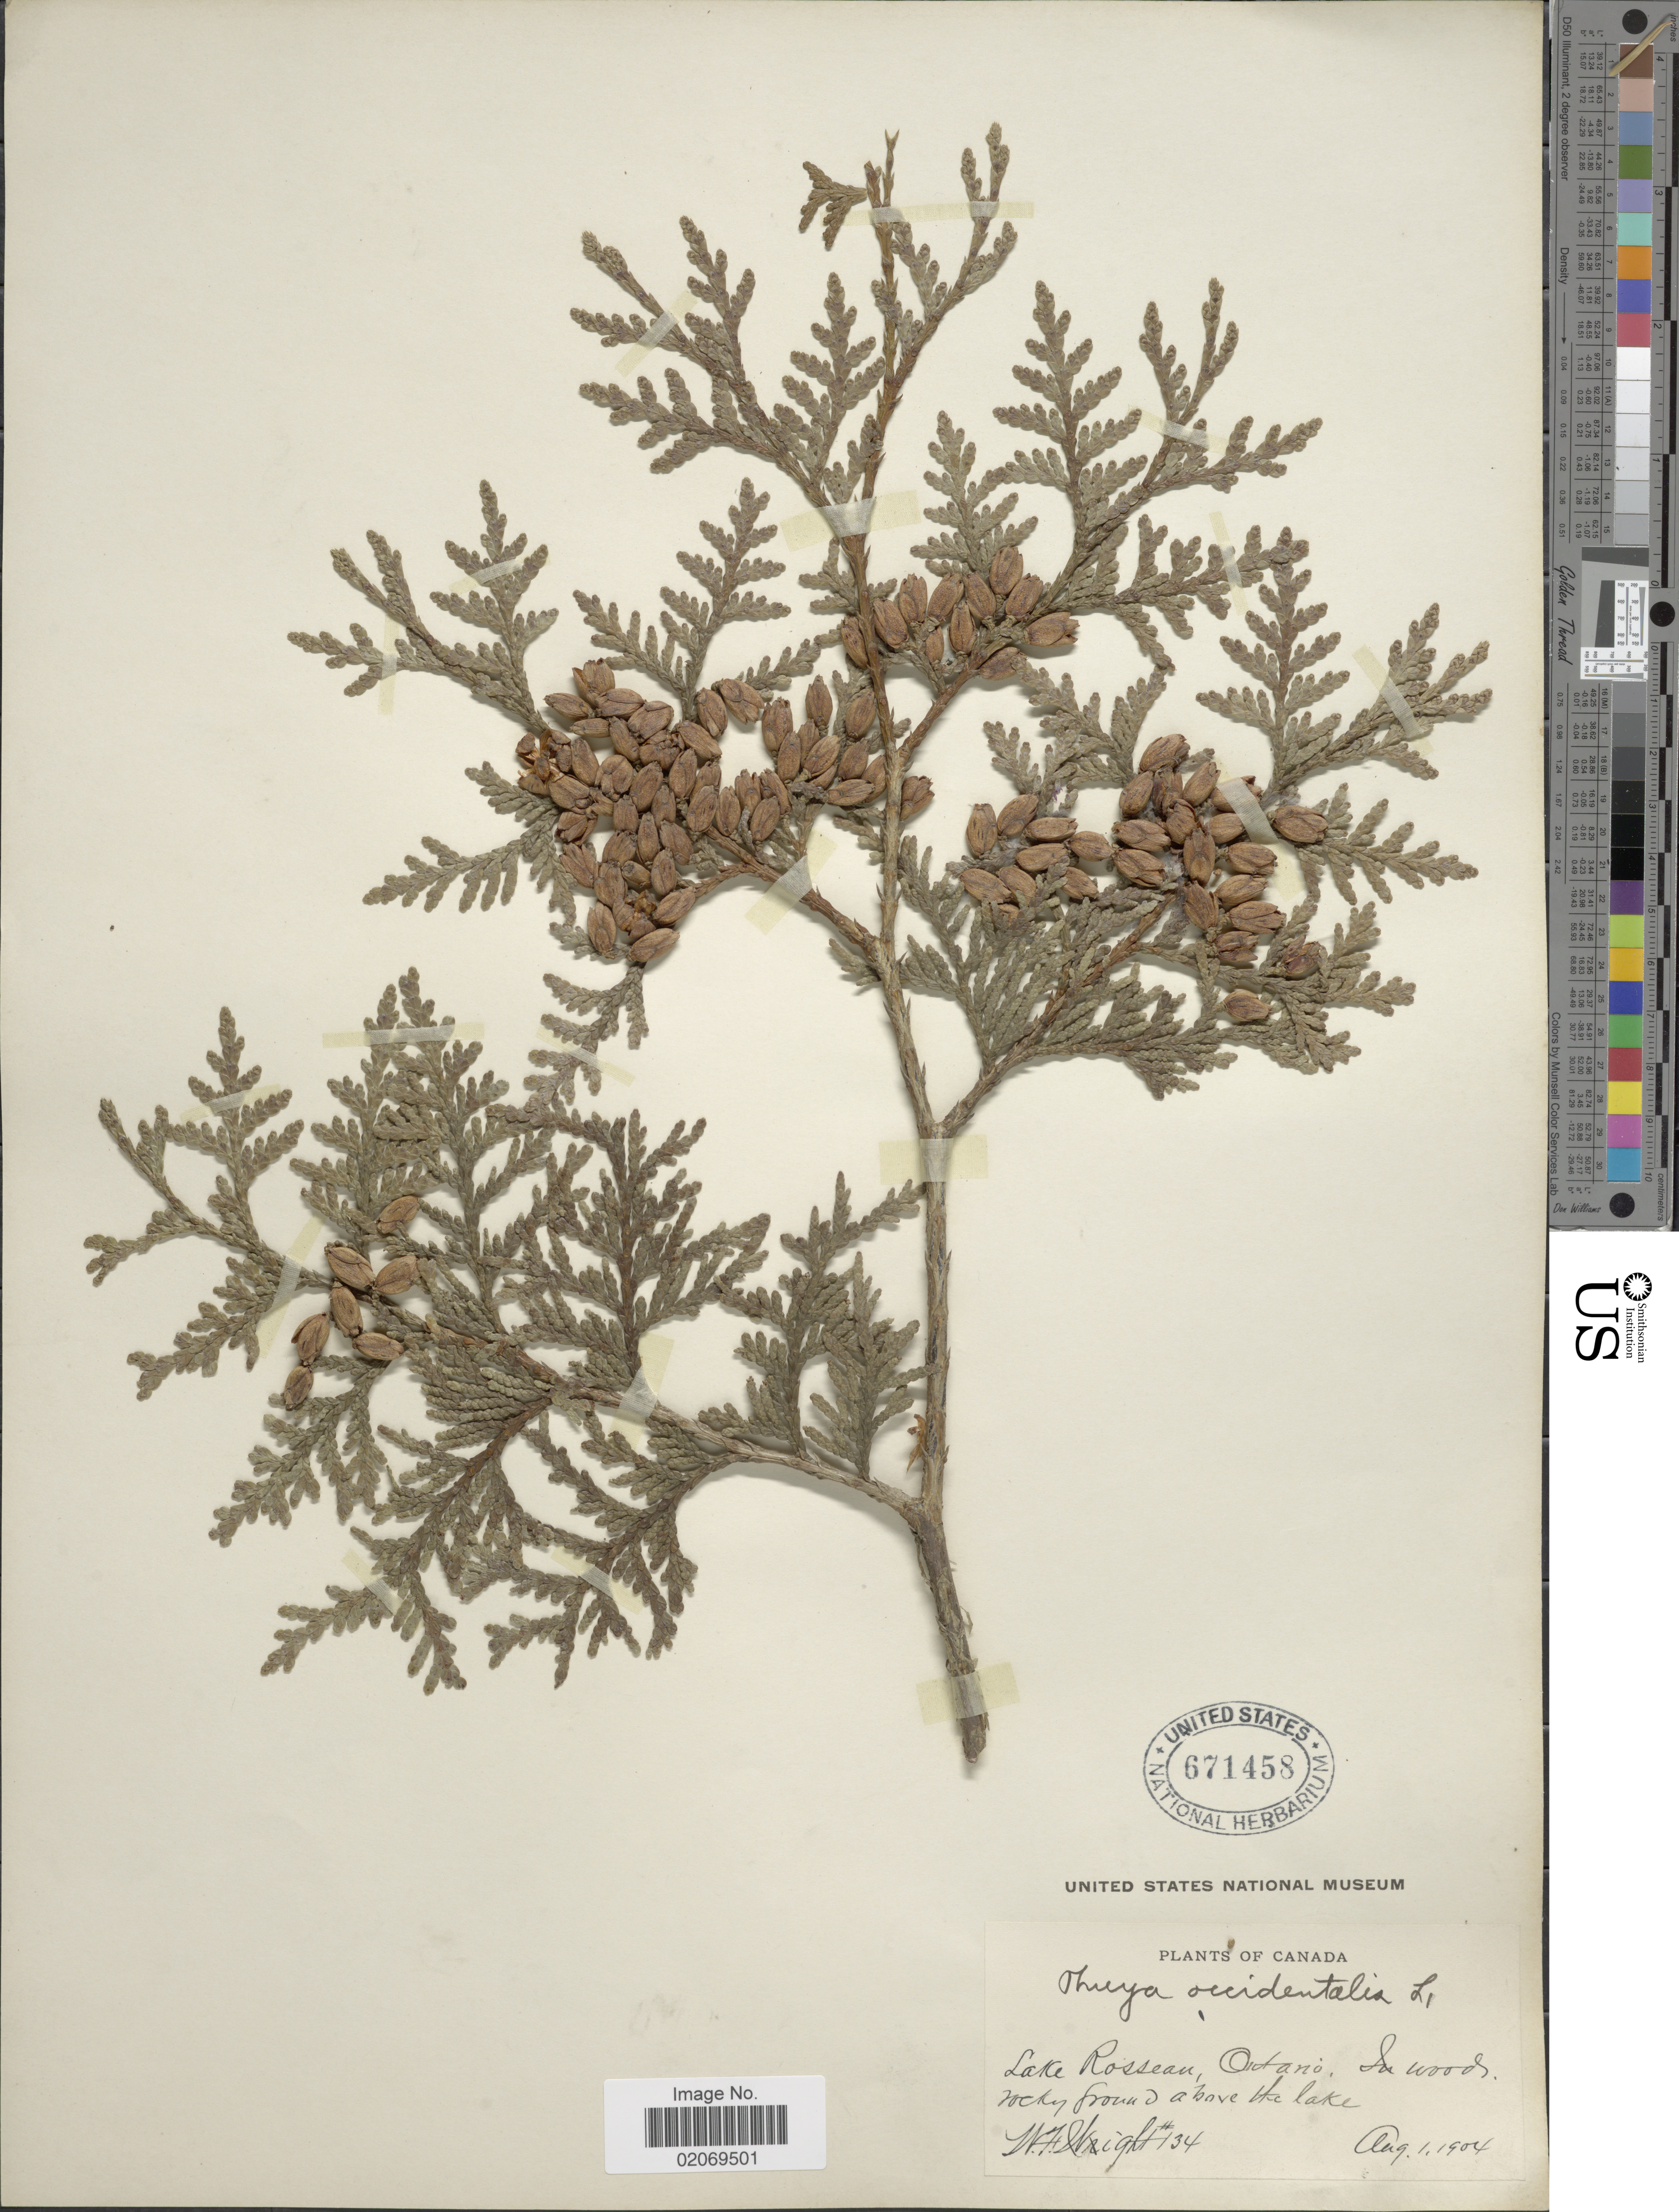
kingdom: Plantae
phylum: Tracheophyta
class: Pinopsida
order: Pinales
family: Cupressaceae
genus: Thuja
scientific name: Thuja occidentalis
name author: L.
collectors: W. F. Wright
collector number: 134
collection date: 1904-08-01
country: Canada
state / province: Ontario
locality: Lake Rosseau, In woods rocky ground above the lake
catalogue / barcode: US 671458